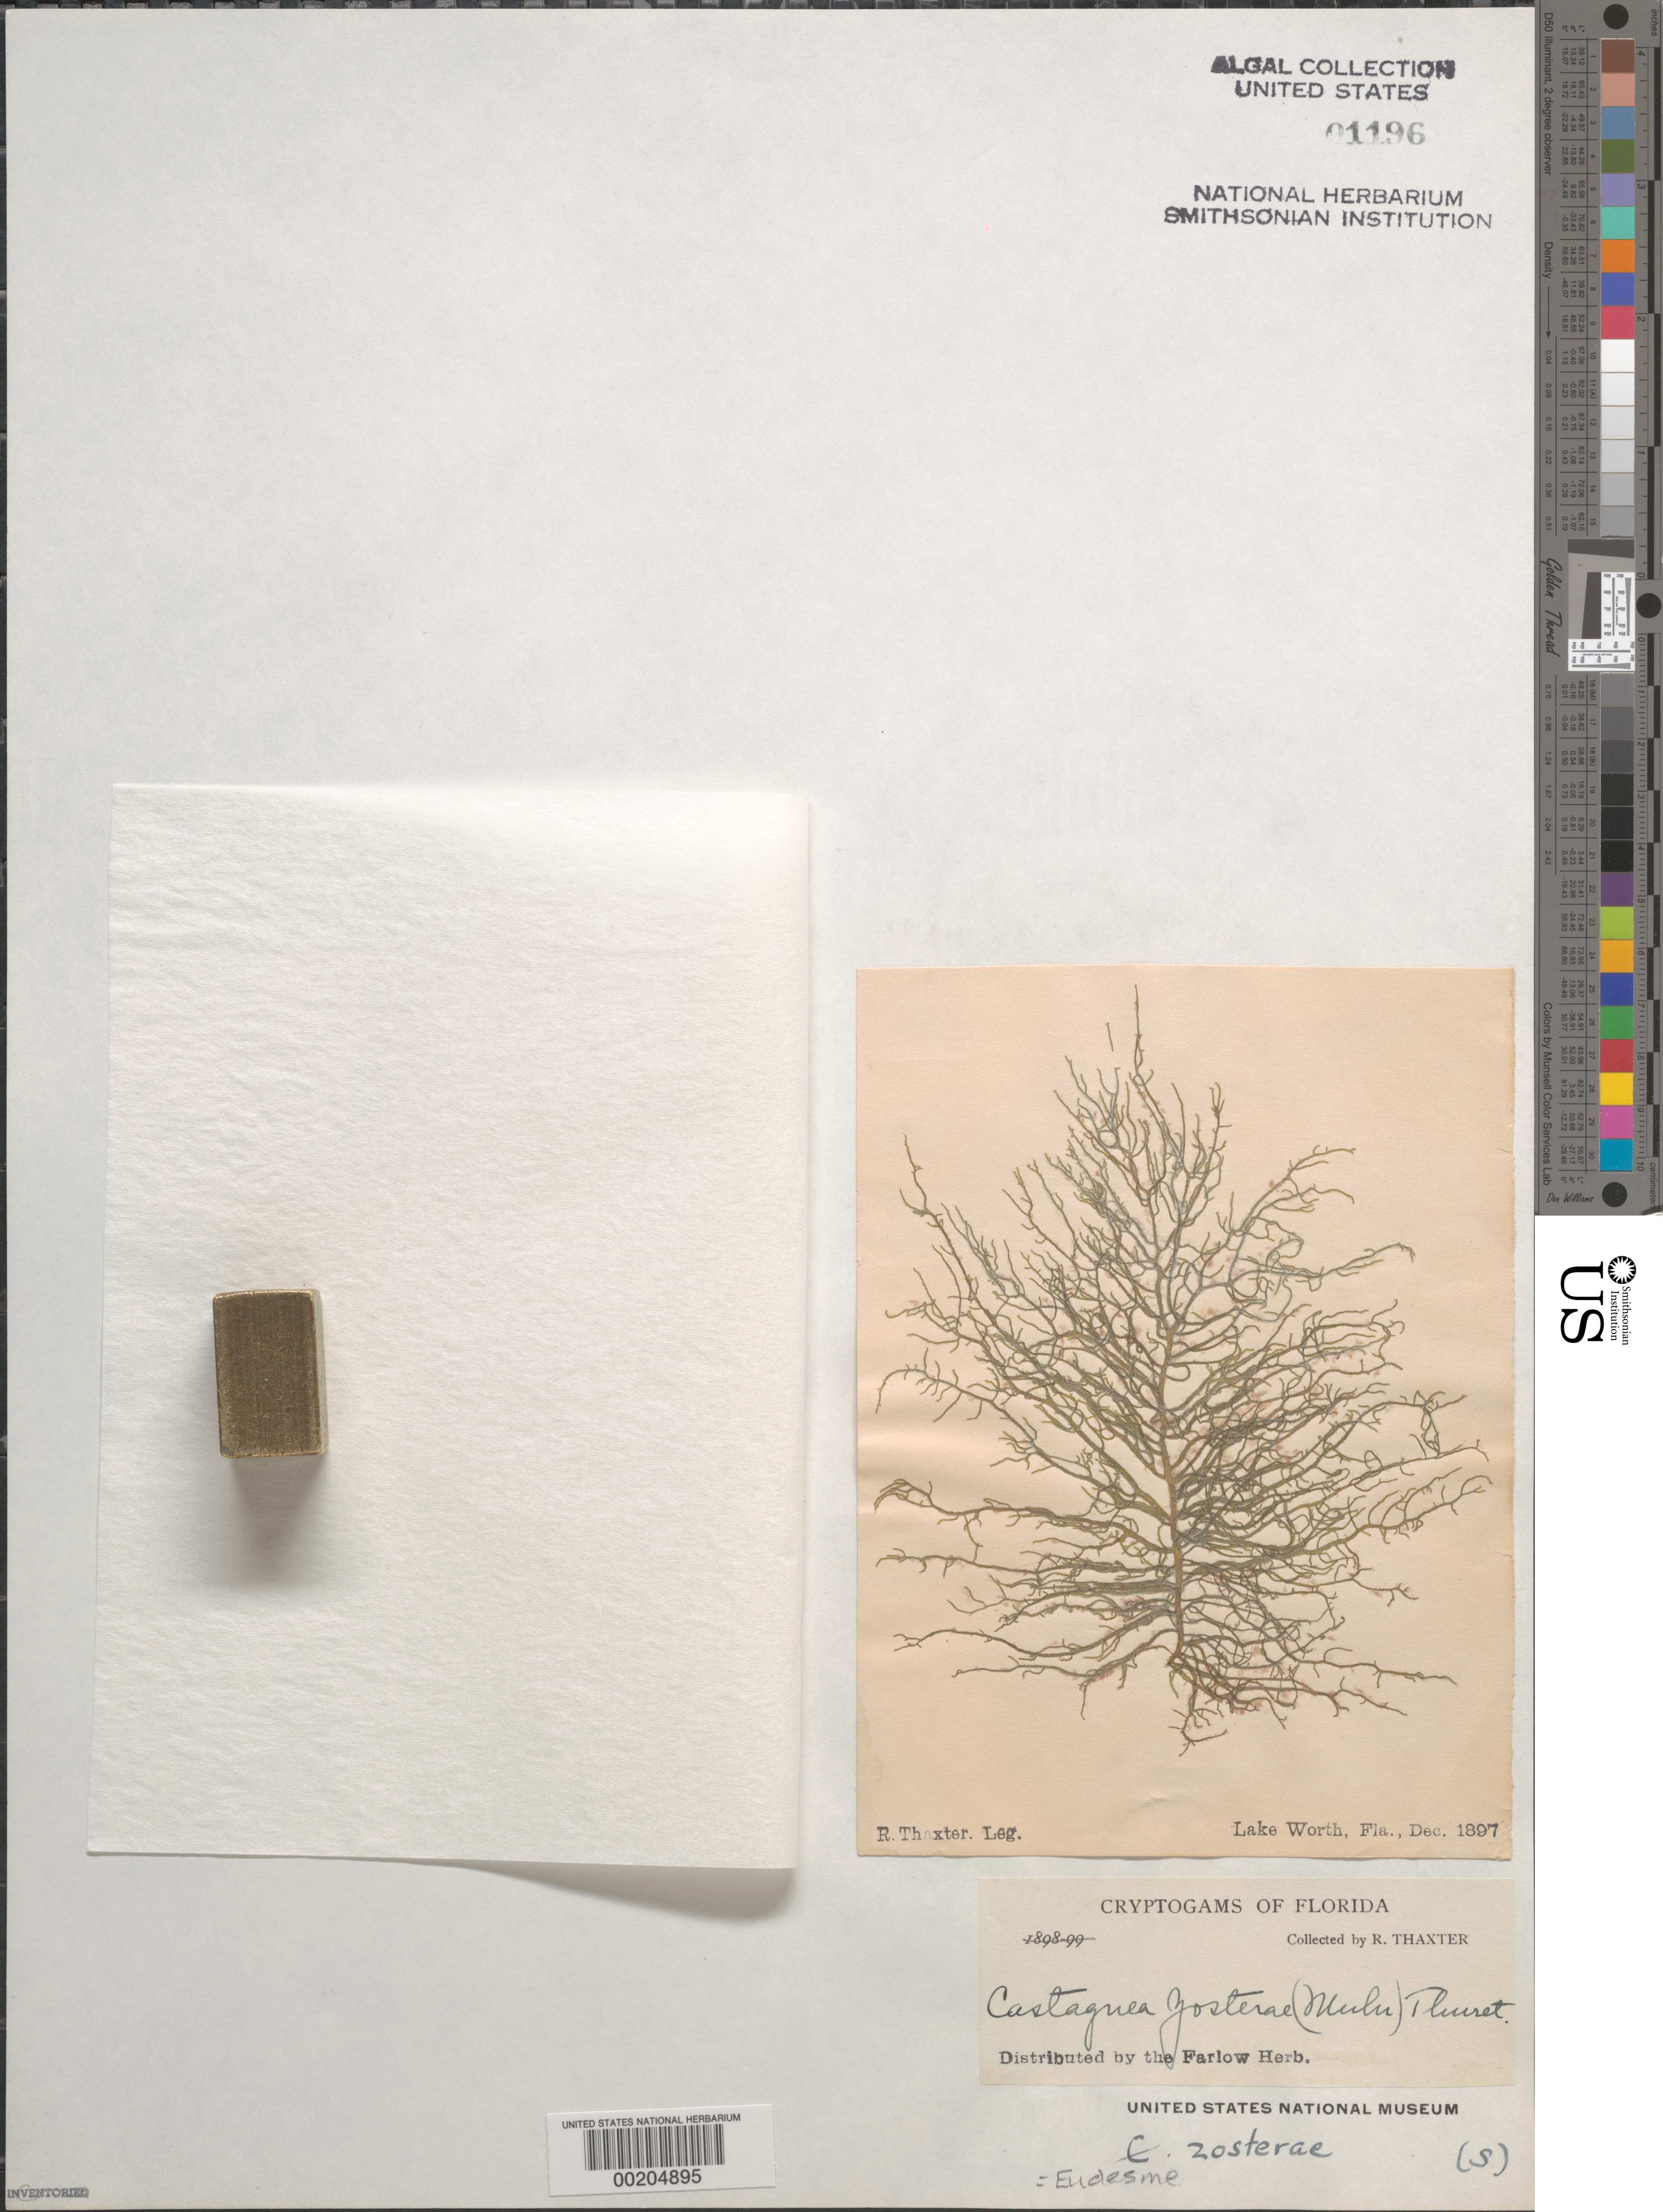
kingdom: Chromista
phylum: Ochrophyta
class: Phaeophyceae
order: Ectocarpales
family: Chordariaceae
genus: Cladosiphon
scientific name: Cladosiphon zosterae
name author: (J. Agardh) Kylin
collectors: R. Thaxter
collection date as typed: Dec 1897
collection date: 1897-12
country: United States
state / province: Florida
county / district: Palm Beach County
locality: Lake Worth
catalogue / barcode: US 1196